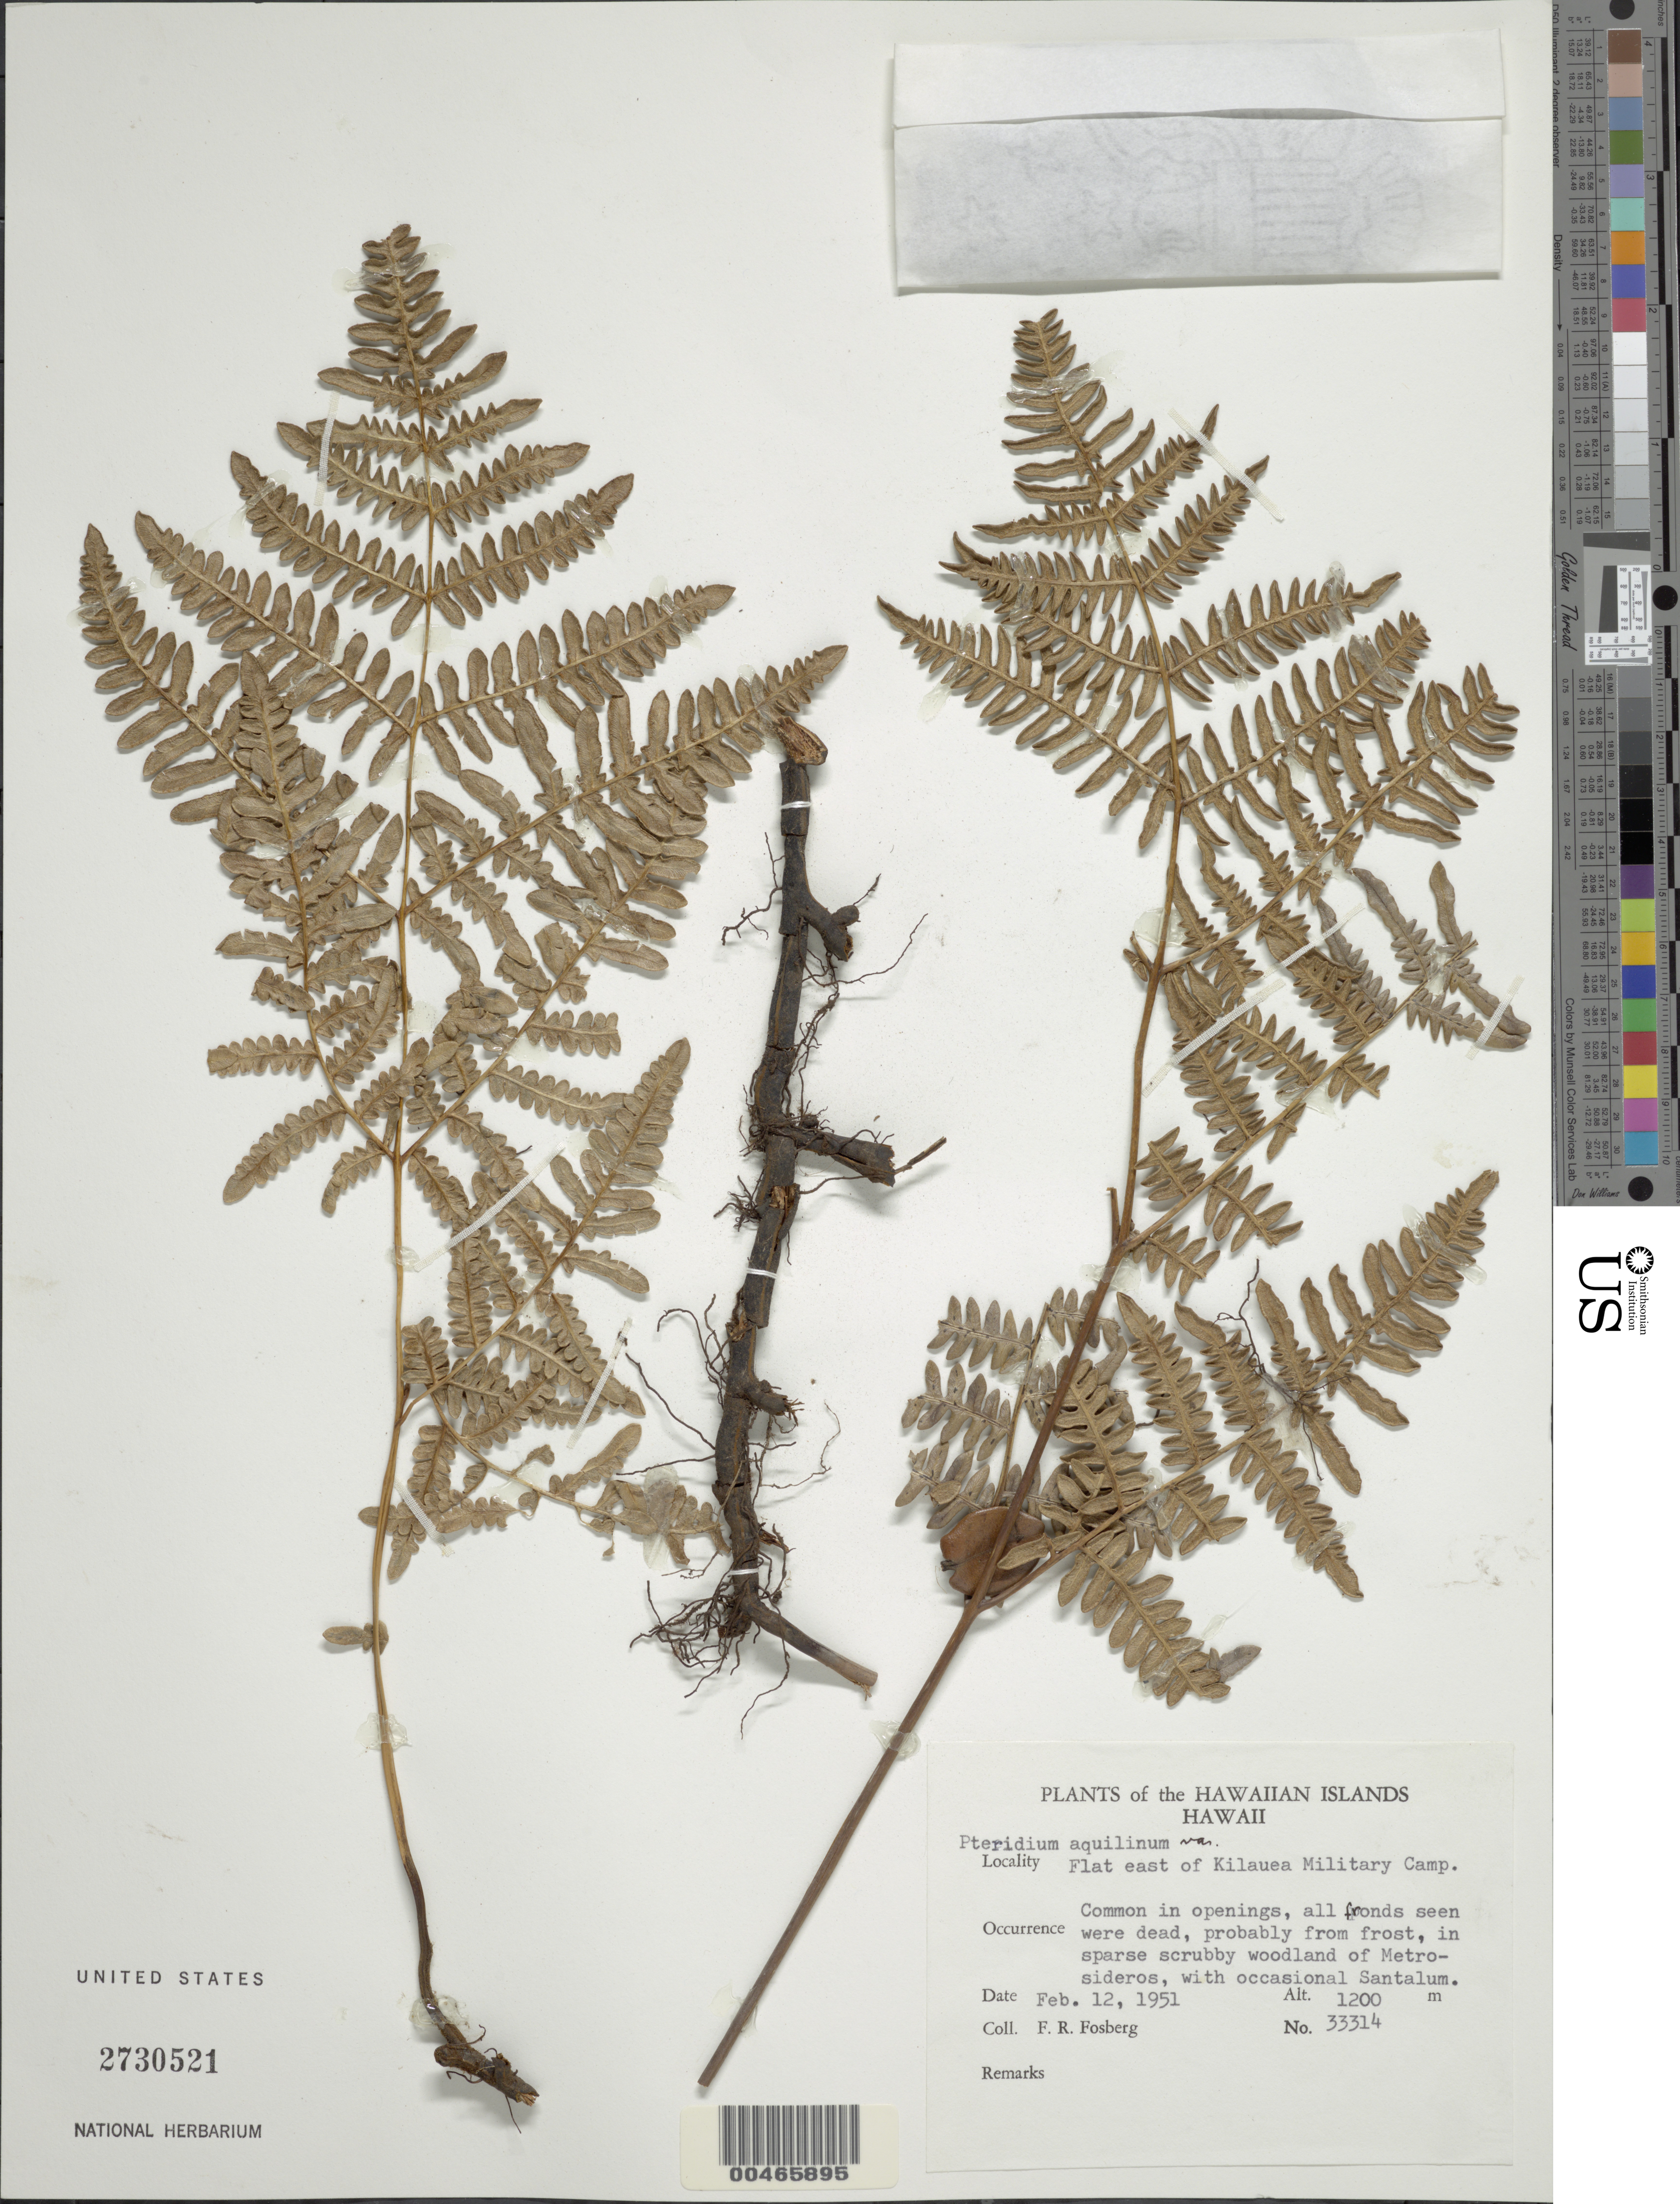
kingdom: Plantae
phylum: Tracheophyta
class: Polypodiopsida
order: Polypodiales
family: Dennstaedtiaceae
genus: Pteridium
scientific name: Pteridium aquilinum subsp. decompositum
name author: (Gaudich.) Lamoureux & J.A. Thomson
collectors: F. R. Fosberg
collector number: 33314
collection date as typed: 12 Feb 1951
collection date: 1951-02-12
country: United States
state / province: Hawaii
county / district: Hawaii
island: Hawaii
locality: Flat E of Kilauea Military Camp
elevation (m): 1200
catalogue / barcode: US 2730521